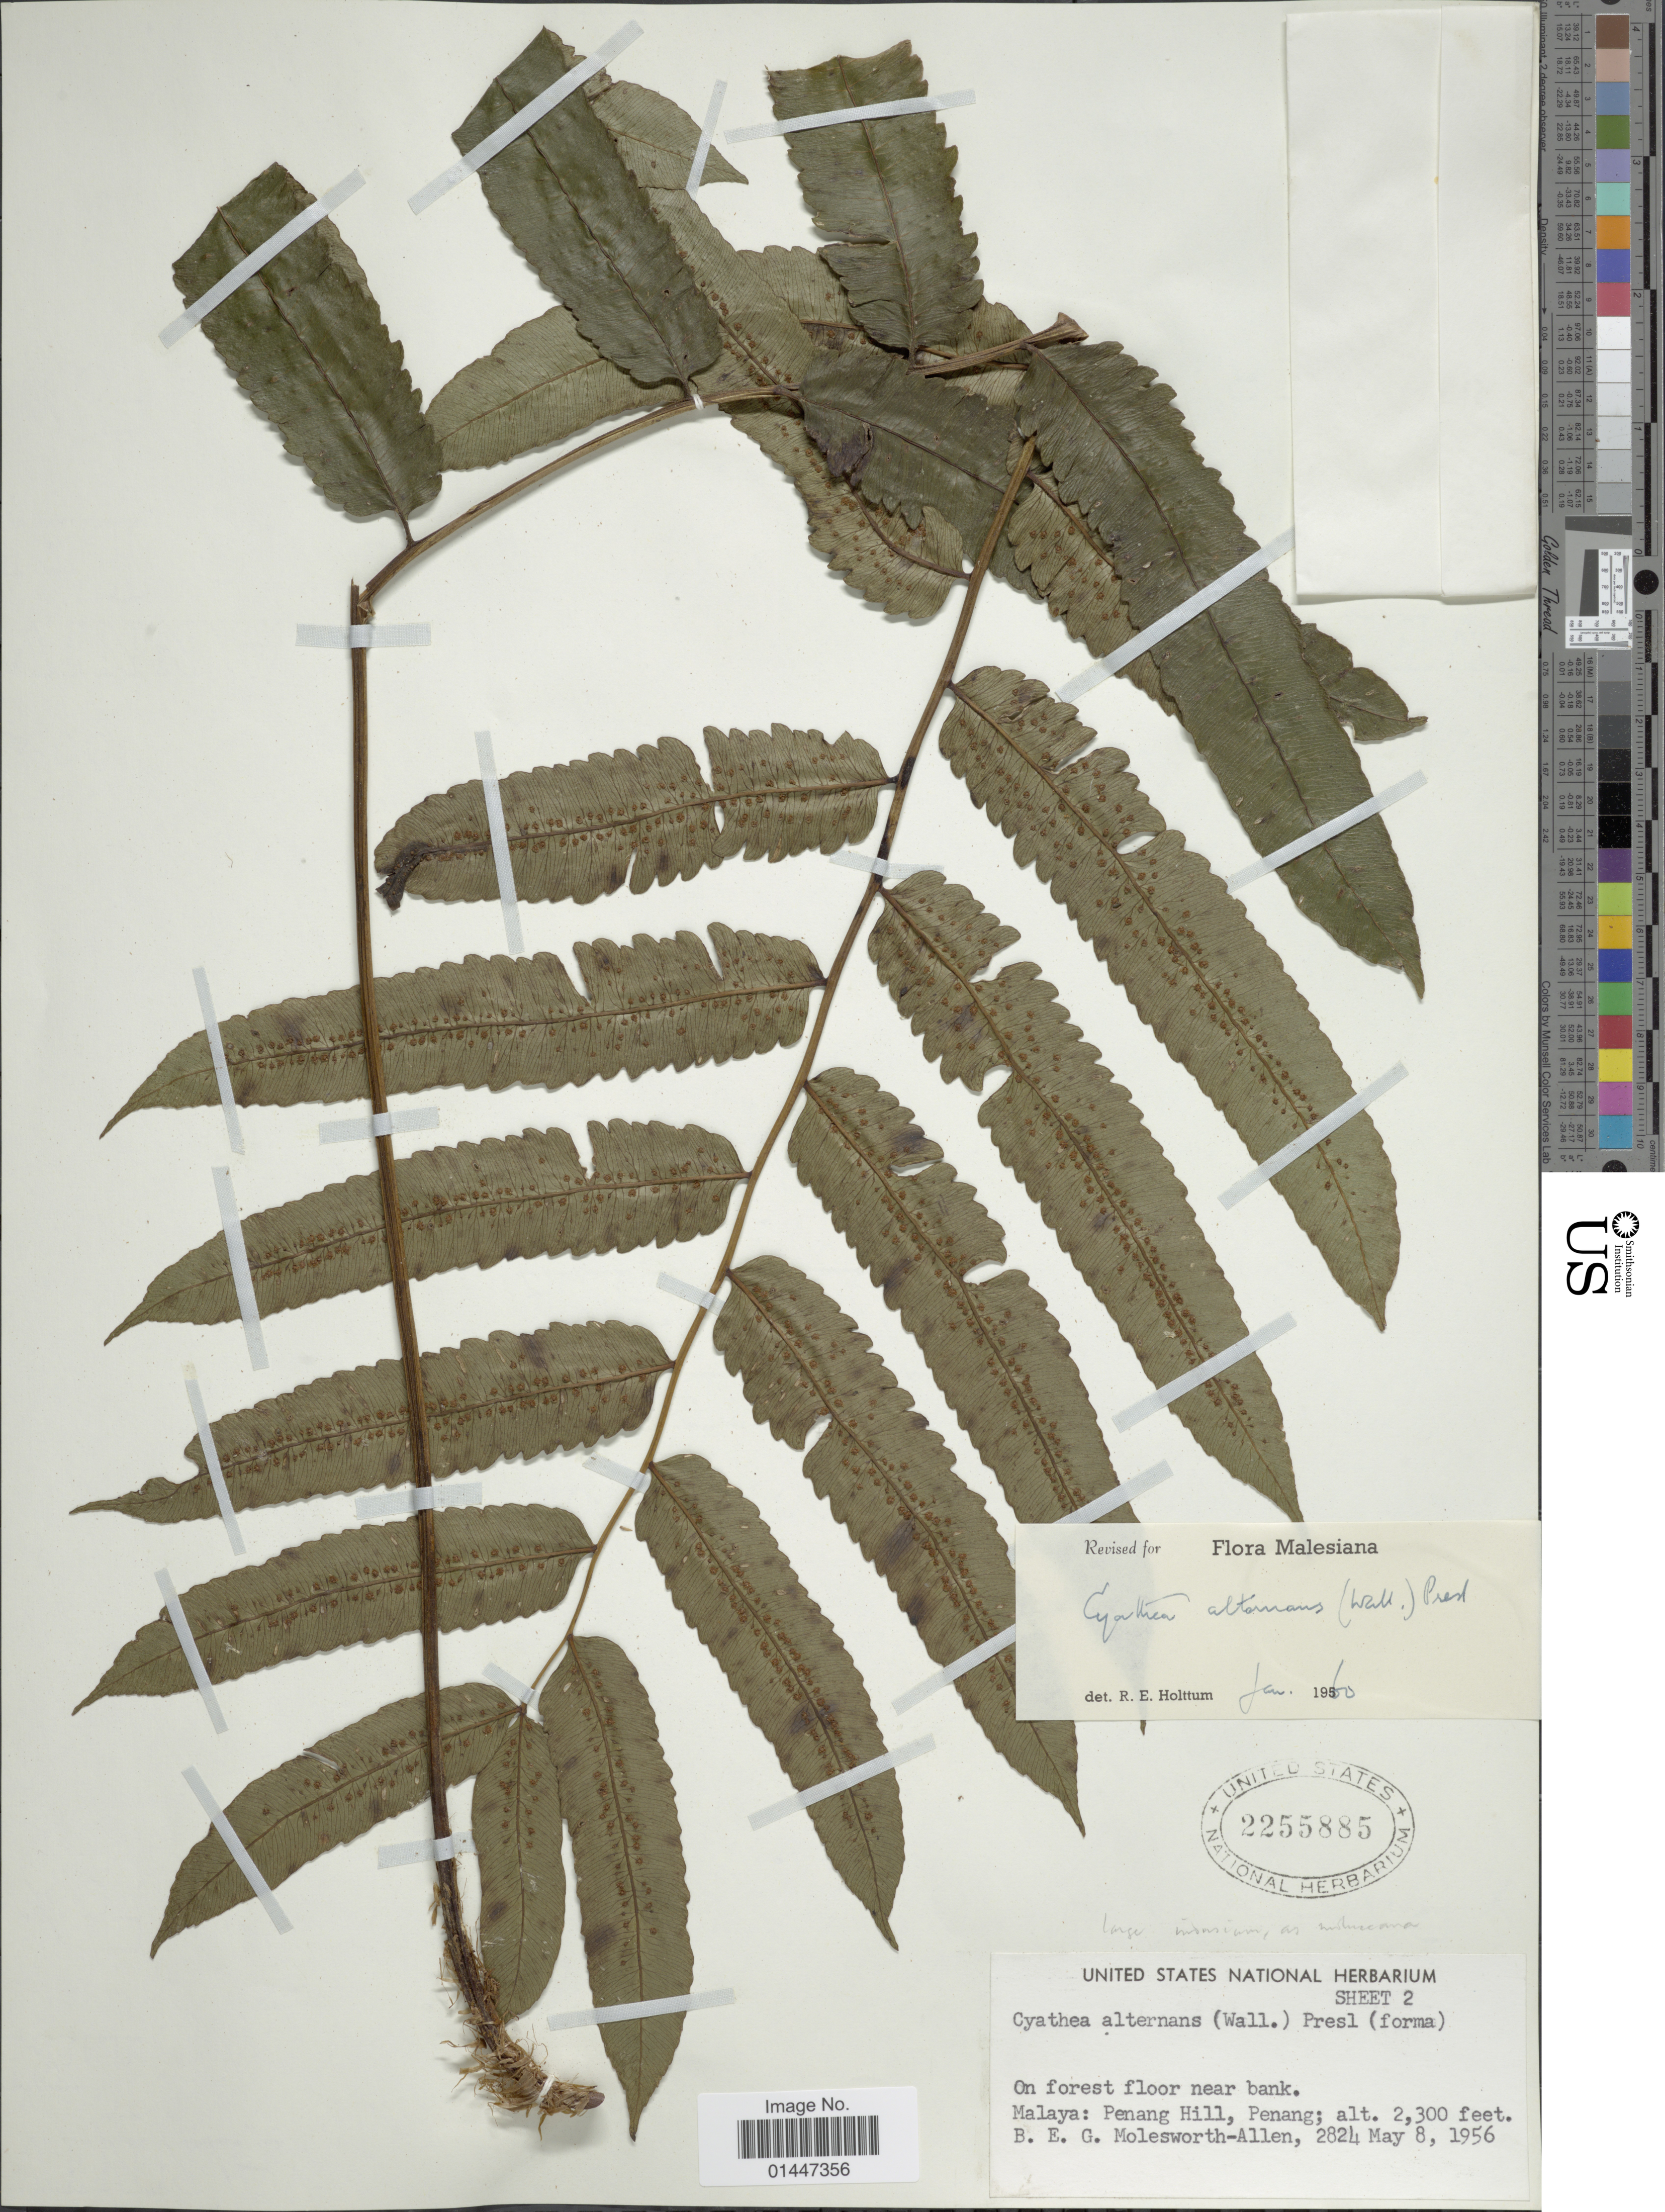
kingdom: Plantae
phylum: Tracheophyta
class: Polypodiopsida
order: Cyatheales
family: Cyatheaceae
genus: Sphaeropteris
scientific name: Sphaeropteris alternans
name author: (Wall. ex Hook.) R.M. Tryon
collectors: B. E. G. Molesworth-Allen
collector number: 2824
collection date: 1956-05-08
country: Malaysia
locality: Malaya: Penang Hill, Penang. On forest floor near bank.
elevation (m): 701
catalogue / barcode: US 2255885